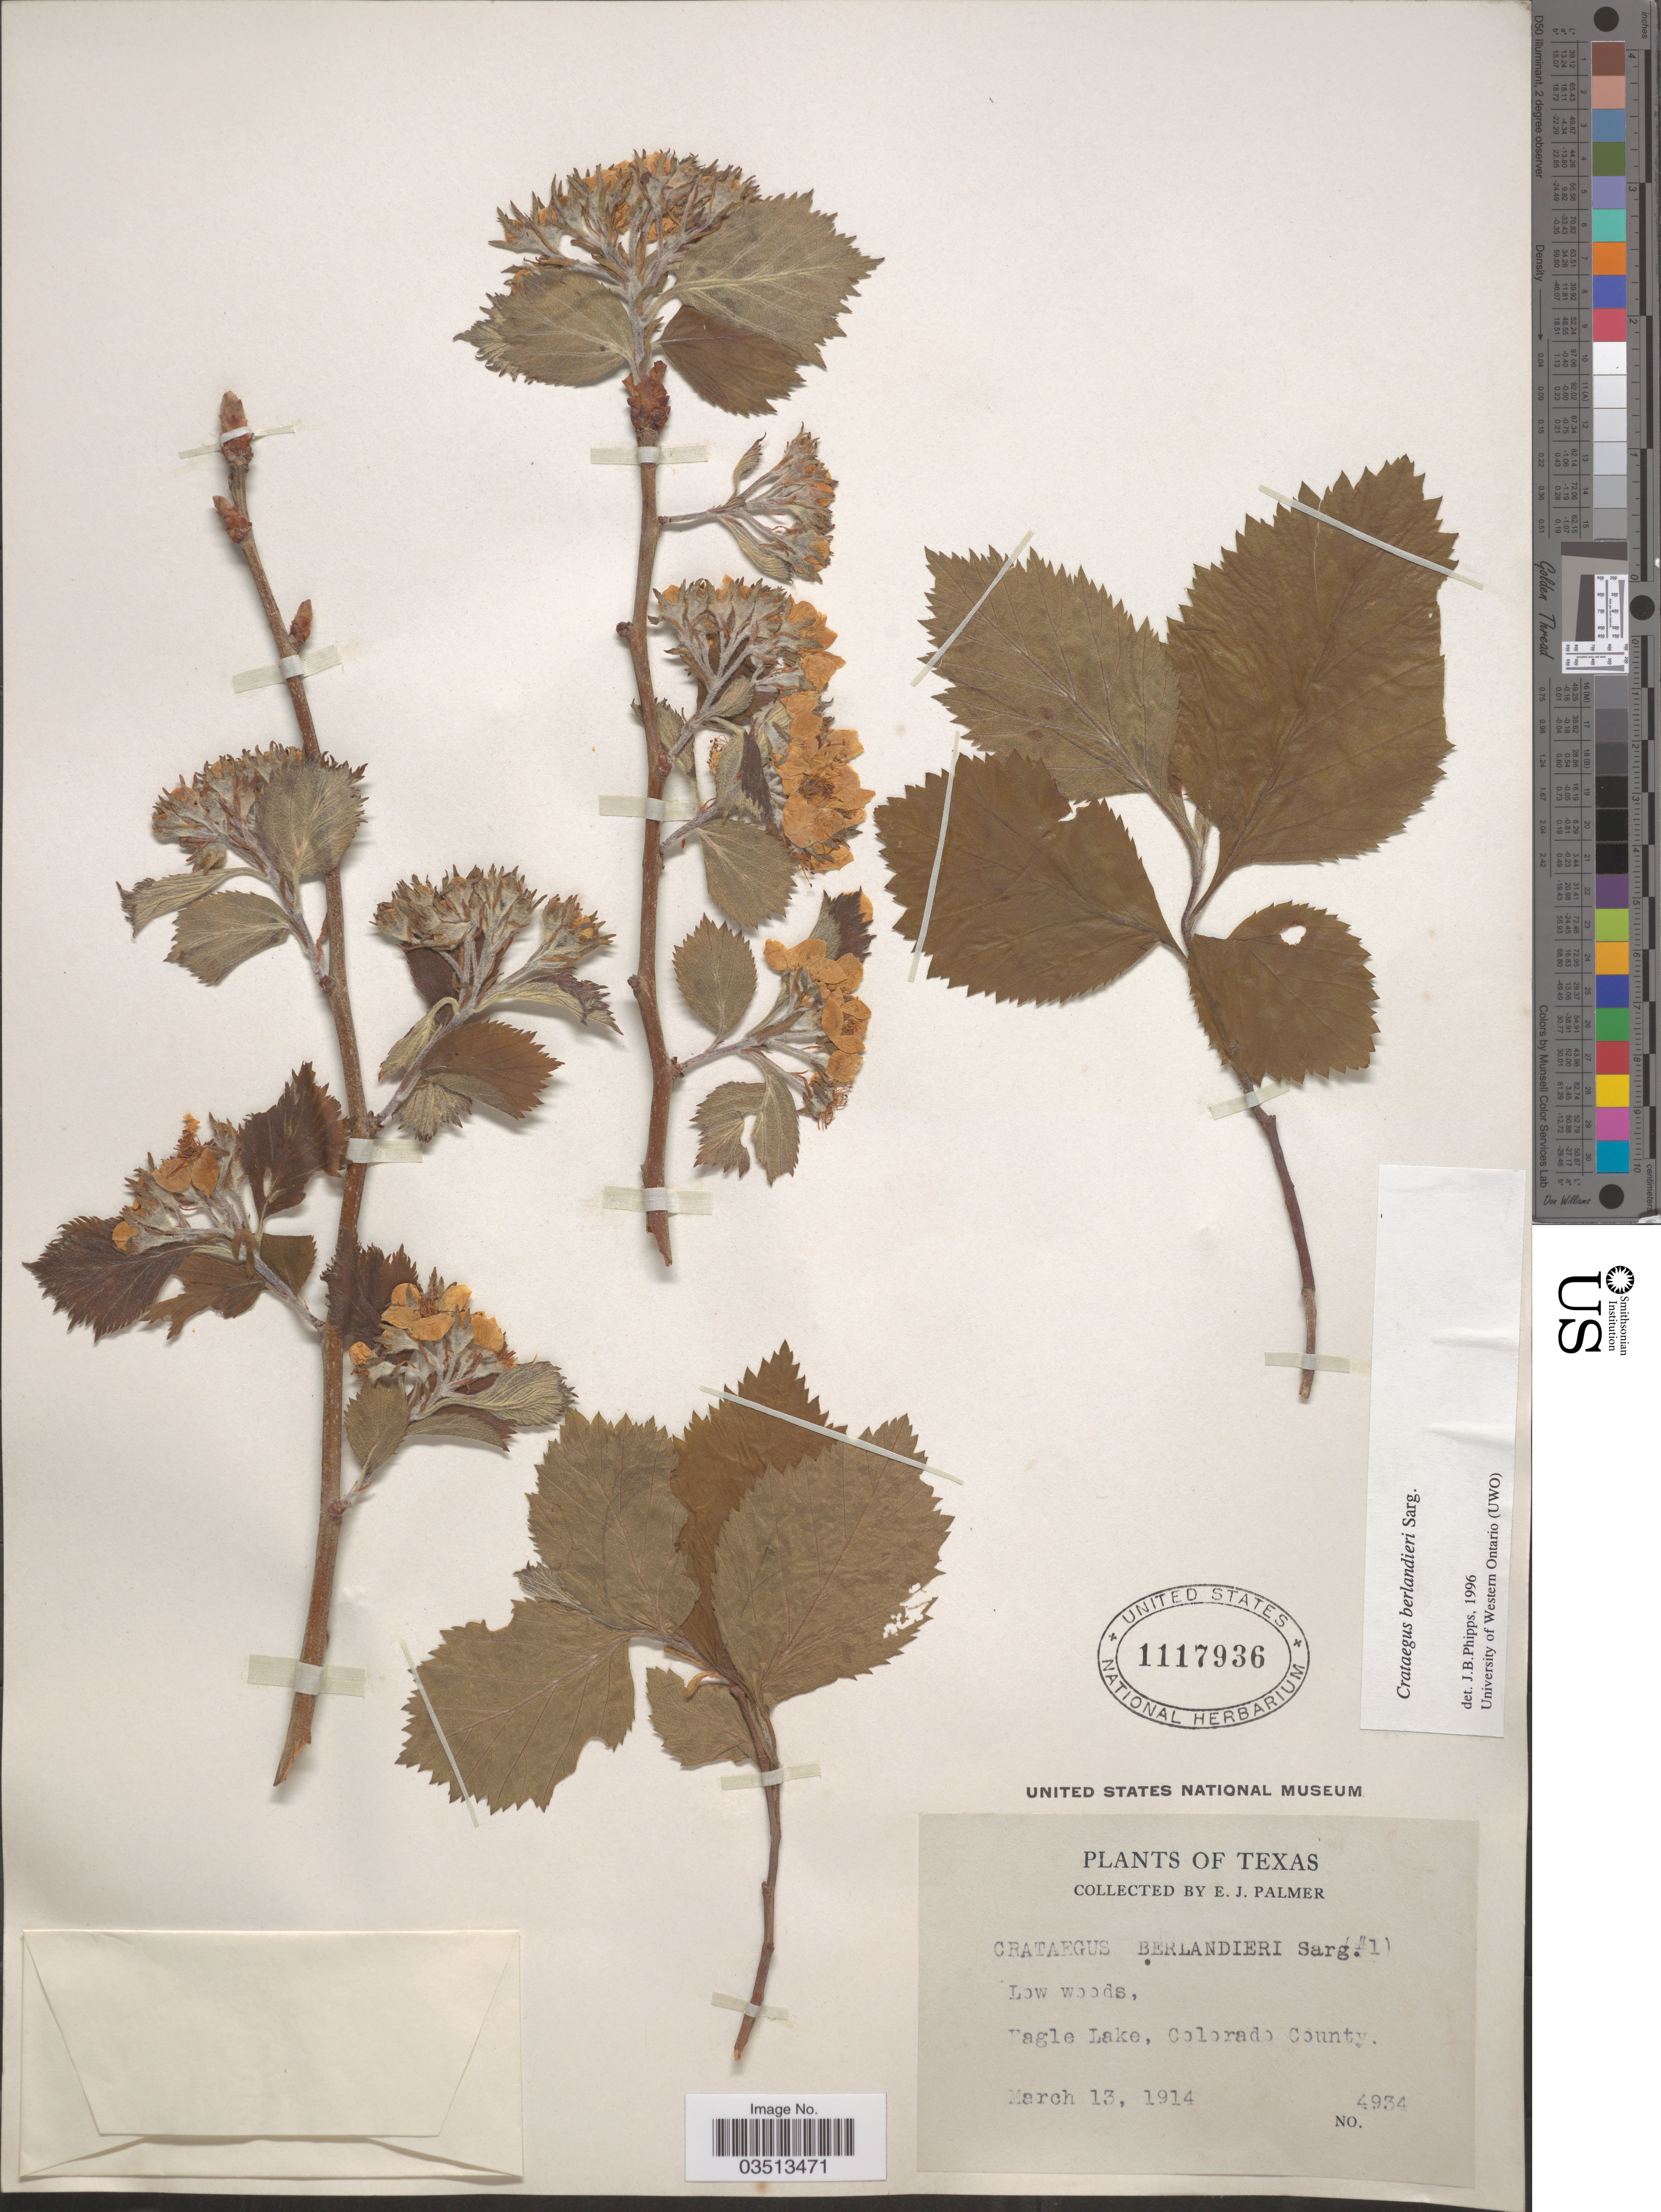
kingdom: Plantae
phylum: Tracheophyta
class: Magnoliopsida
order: Rosales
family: Rosaceae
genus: Crataegus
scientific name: Crataegus berlandieri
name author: Sarg.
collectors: E. J. Palmer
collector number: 4934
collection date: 1914-03-13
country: United States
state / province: Texas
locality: Low woods, Eagle Lake, Colorado County.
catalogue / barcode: US 1117936